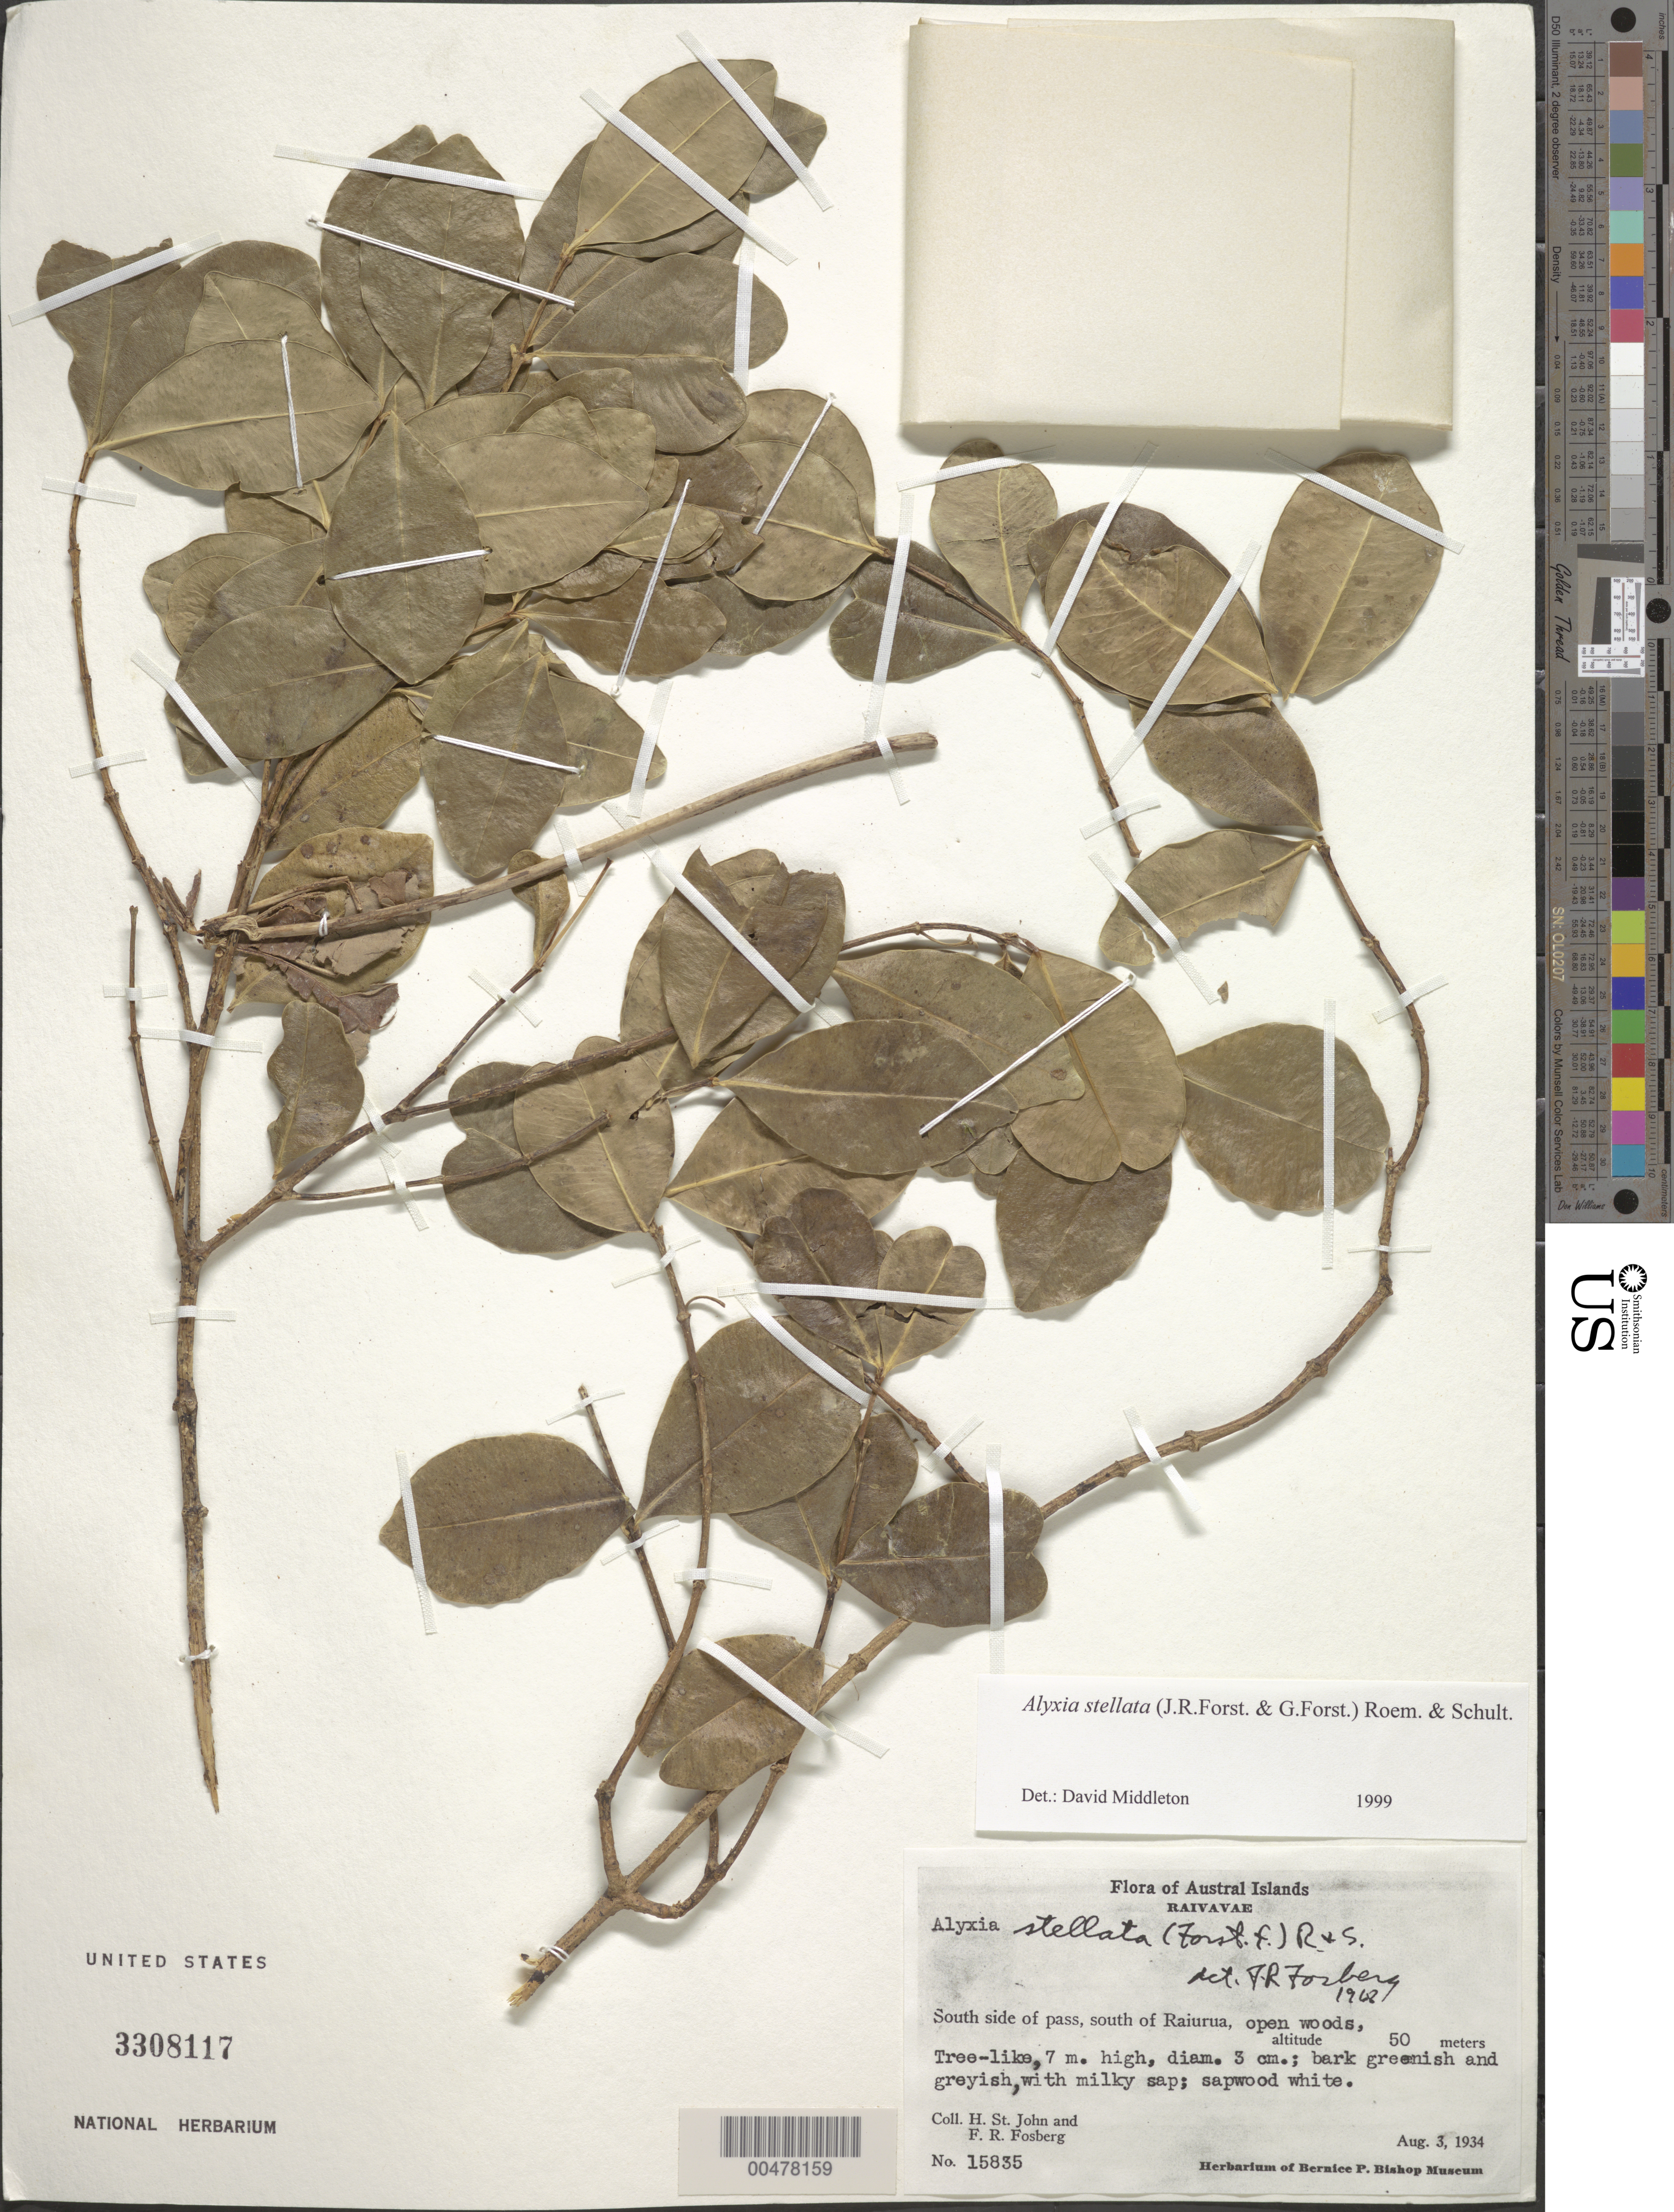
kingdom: Plantae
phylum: Tracheophyta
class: Magnoliopsida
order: Gentianales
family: Apocynaceae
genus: Alyxia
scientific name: Alyxia stellata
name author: (J.R. Forst. & G. Forst.) Roem. & Schult.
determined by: Fosberg, F. R.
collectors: H. St. John & F. R. Fosberg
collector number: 15835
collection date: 1934-08-03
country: French Polynesia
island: Raivavae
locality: S side of pass, S of Raiurua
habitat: Open woods.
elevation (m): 50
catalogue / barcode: US 3308117